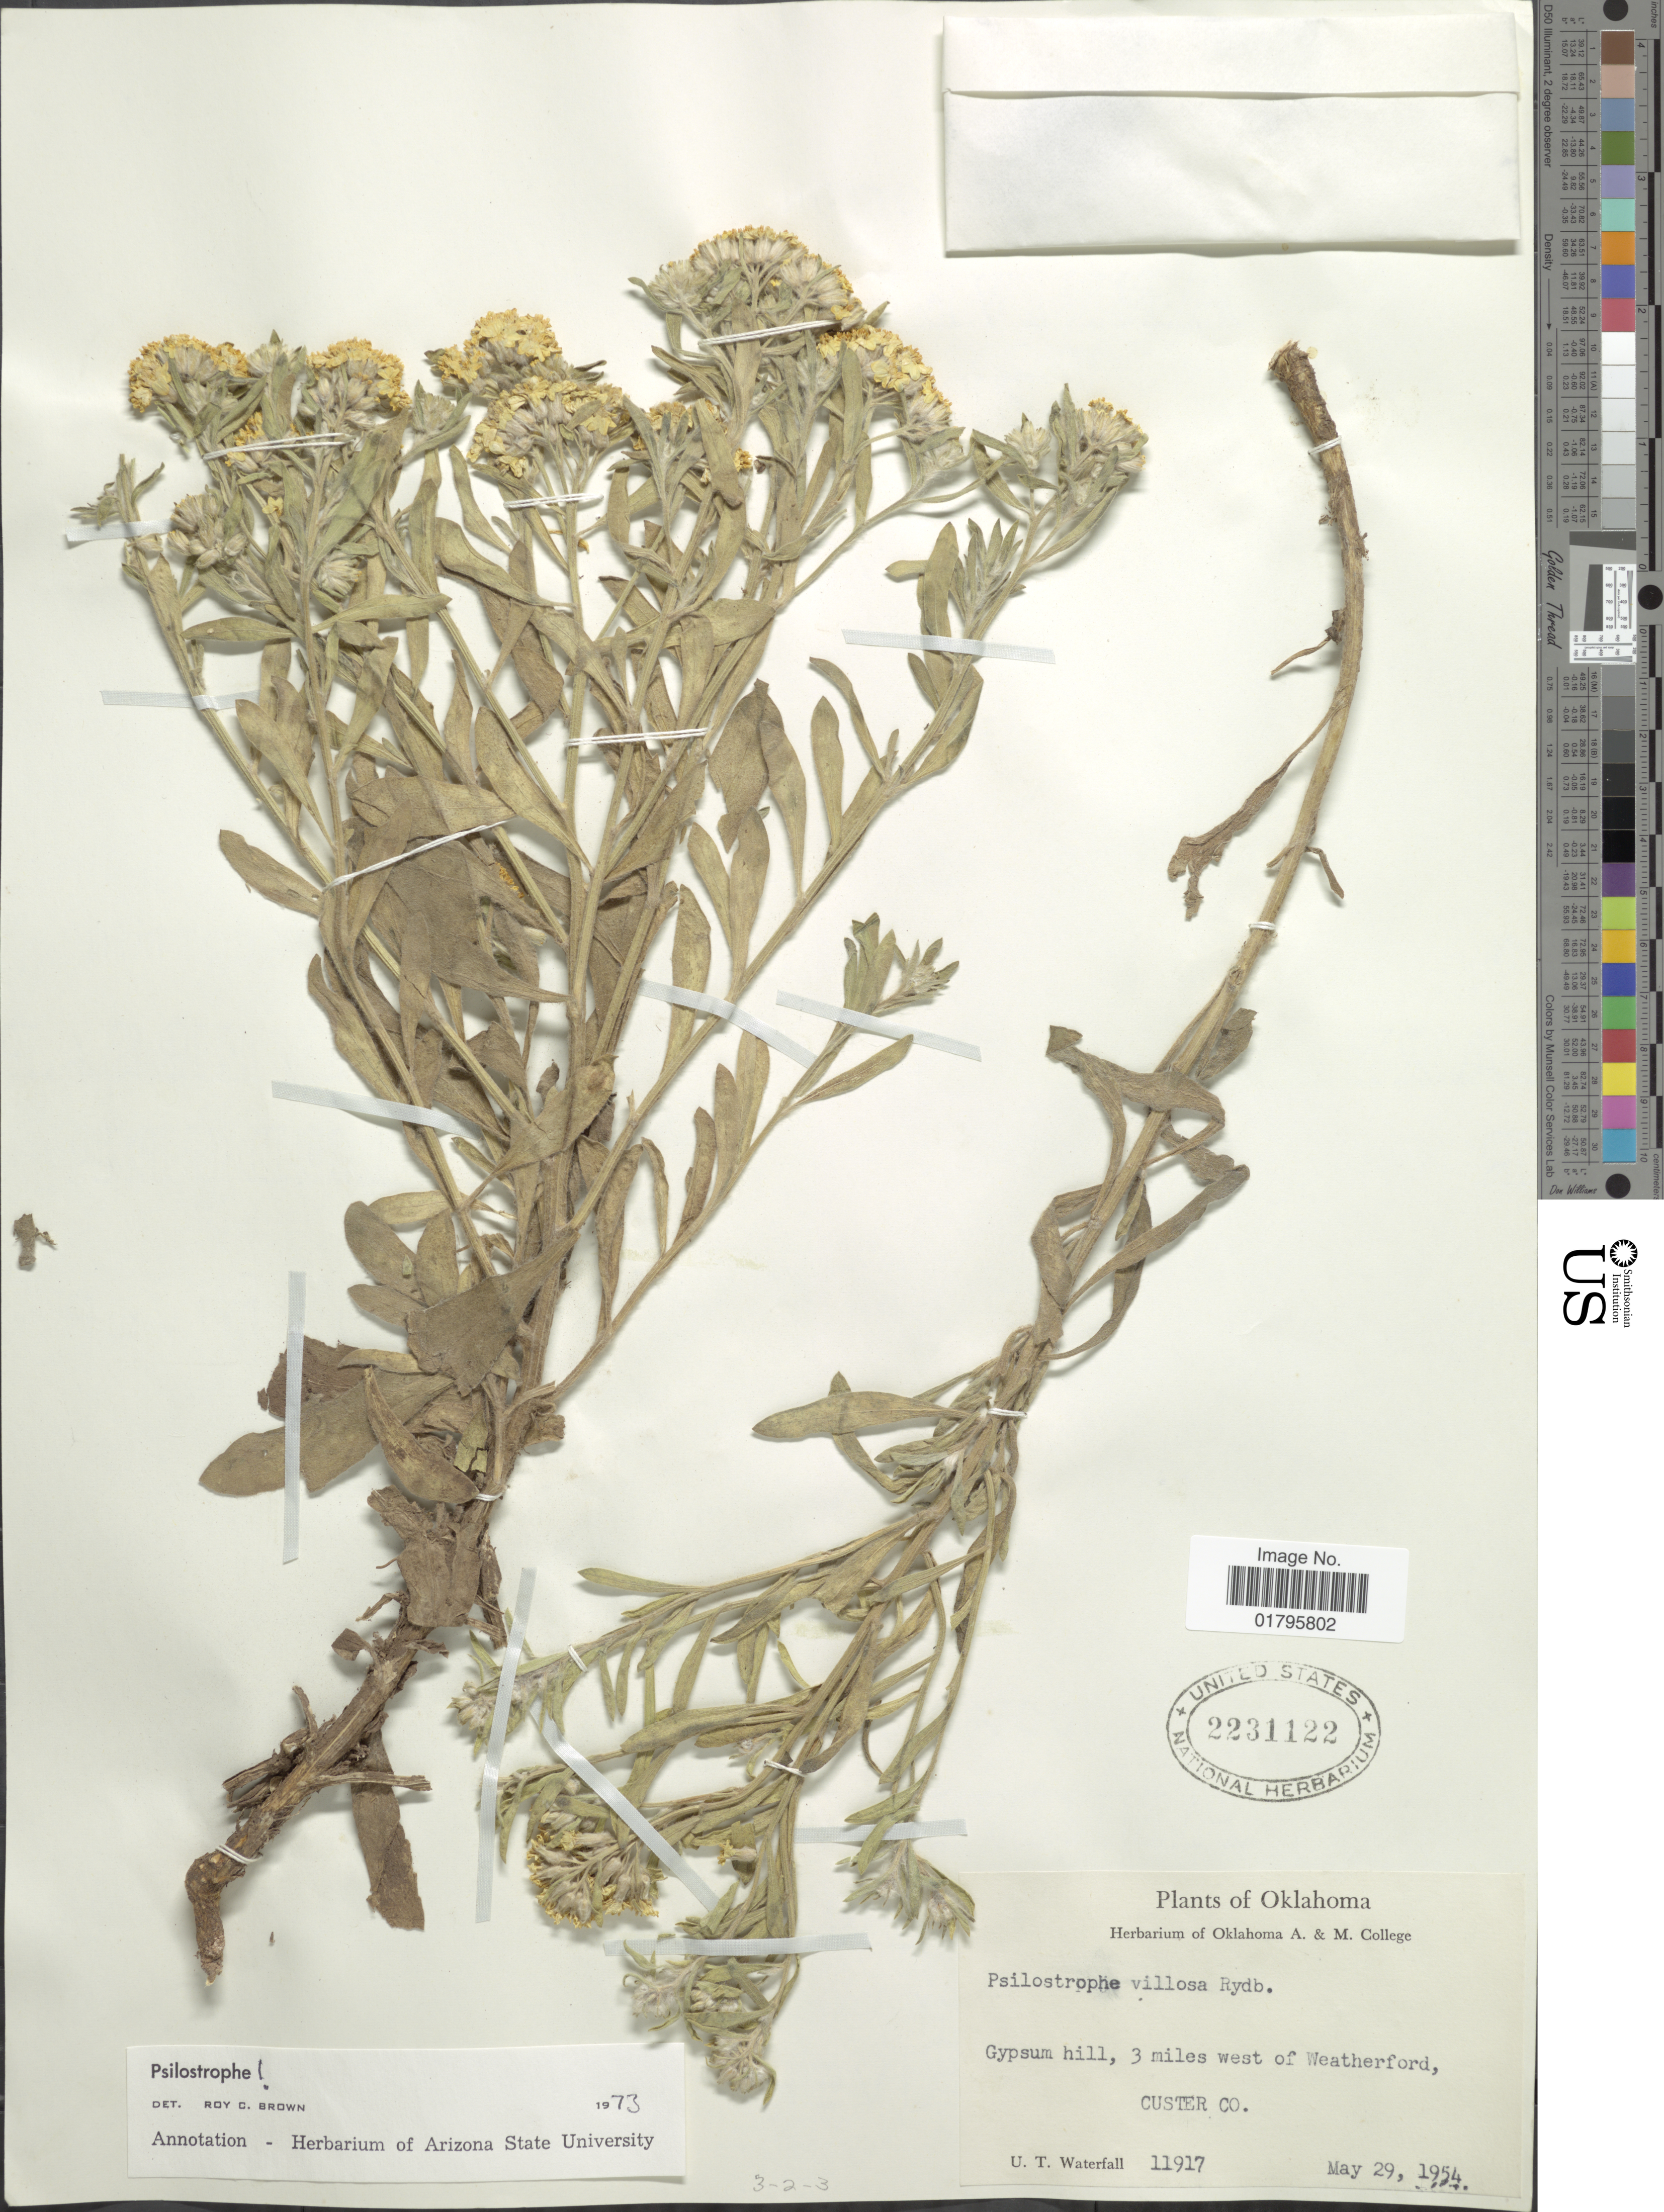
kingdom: Plantae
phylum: Tracheophyta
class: Magnoliopsida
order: Asterales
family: Asteraceae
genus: Psilostrophe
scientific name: Psilostrophe villosa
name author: Rydb. ex Britton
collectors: U. T. Waterfall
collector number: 11917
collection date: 1954-09-29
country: United States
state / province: Oklahoma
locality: Gypsum hill, 3 miles west of Weatherford, Custer Co.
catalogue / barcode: US 2231122